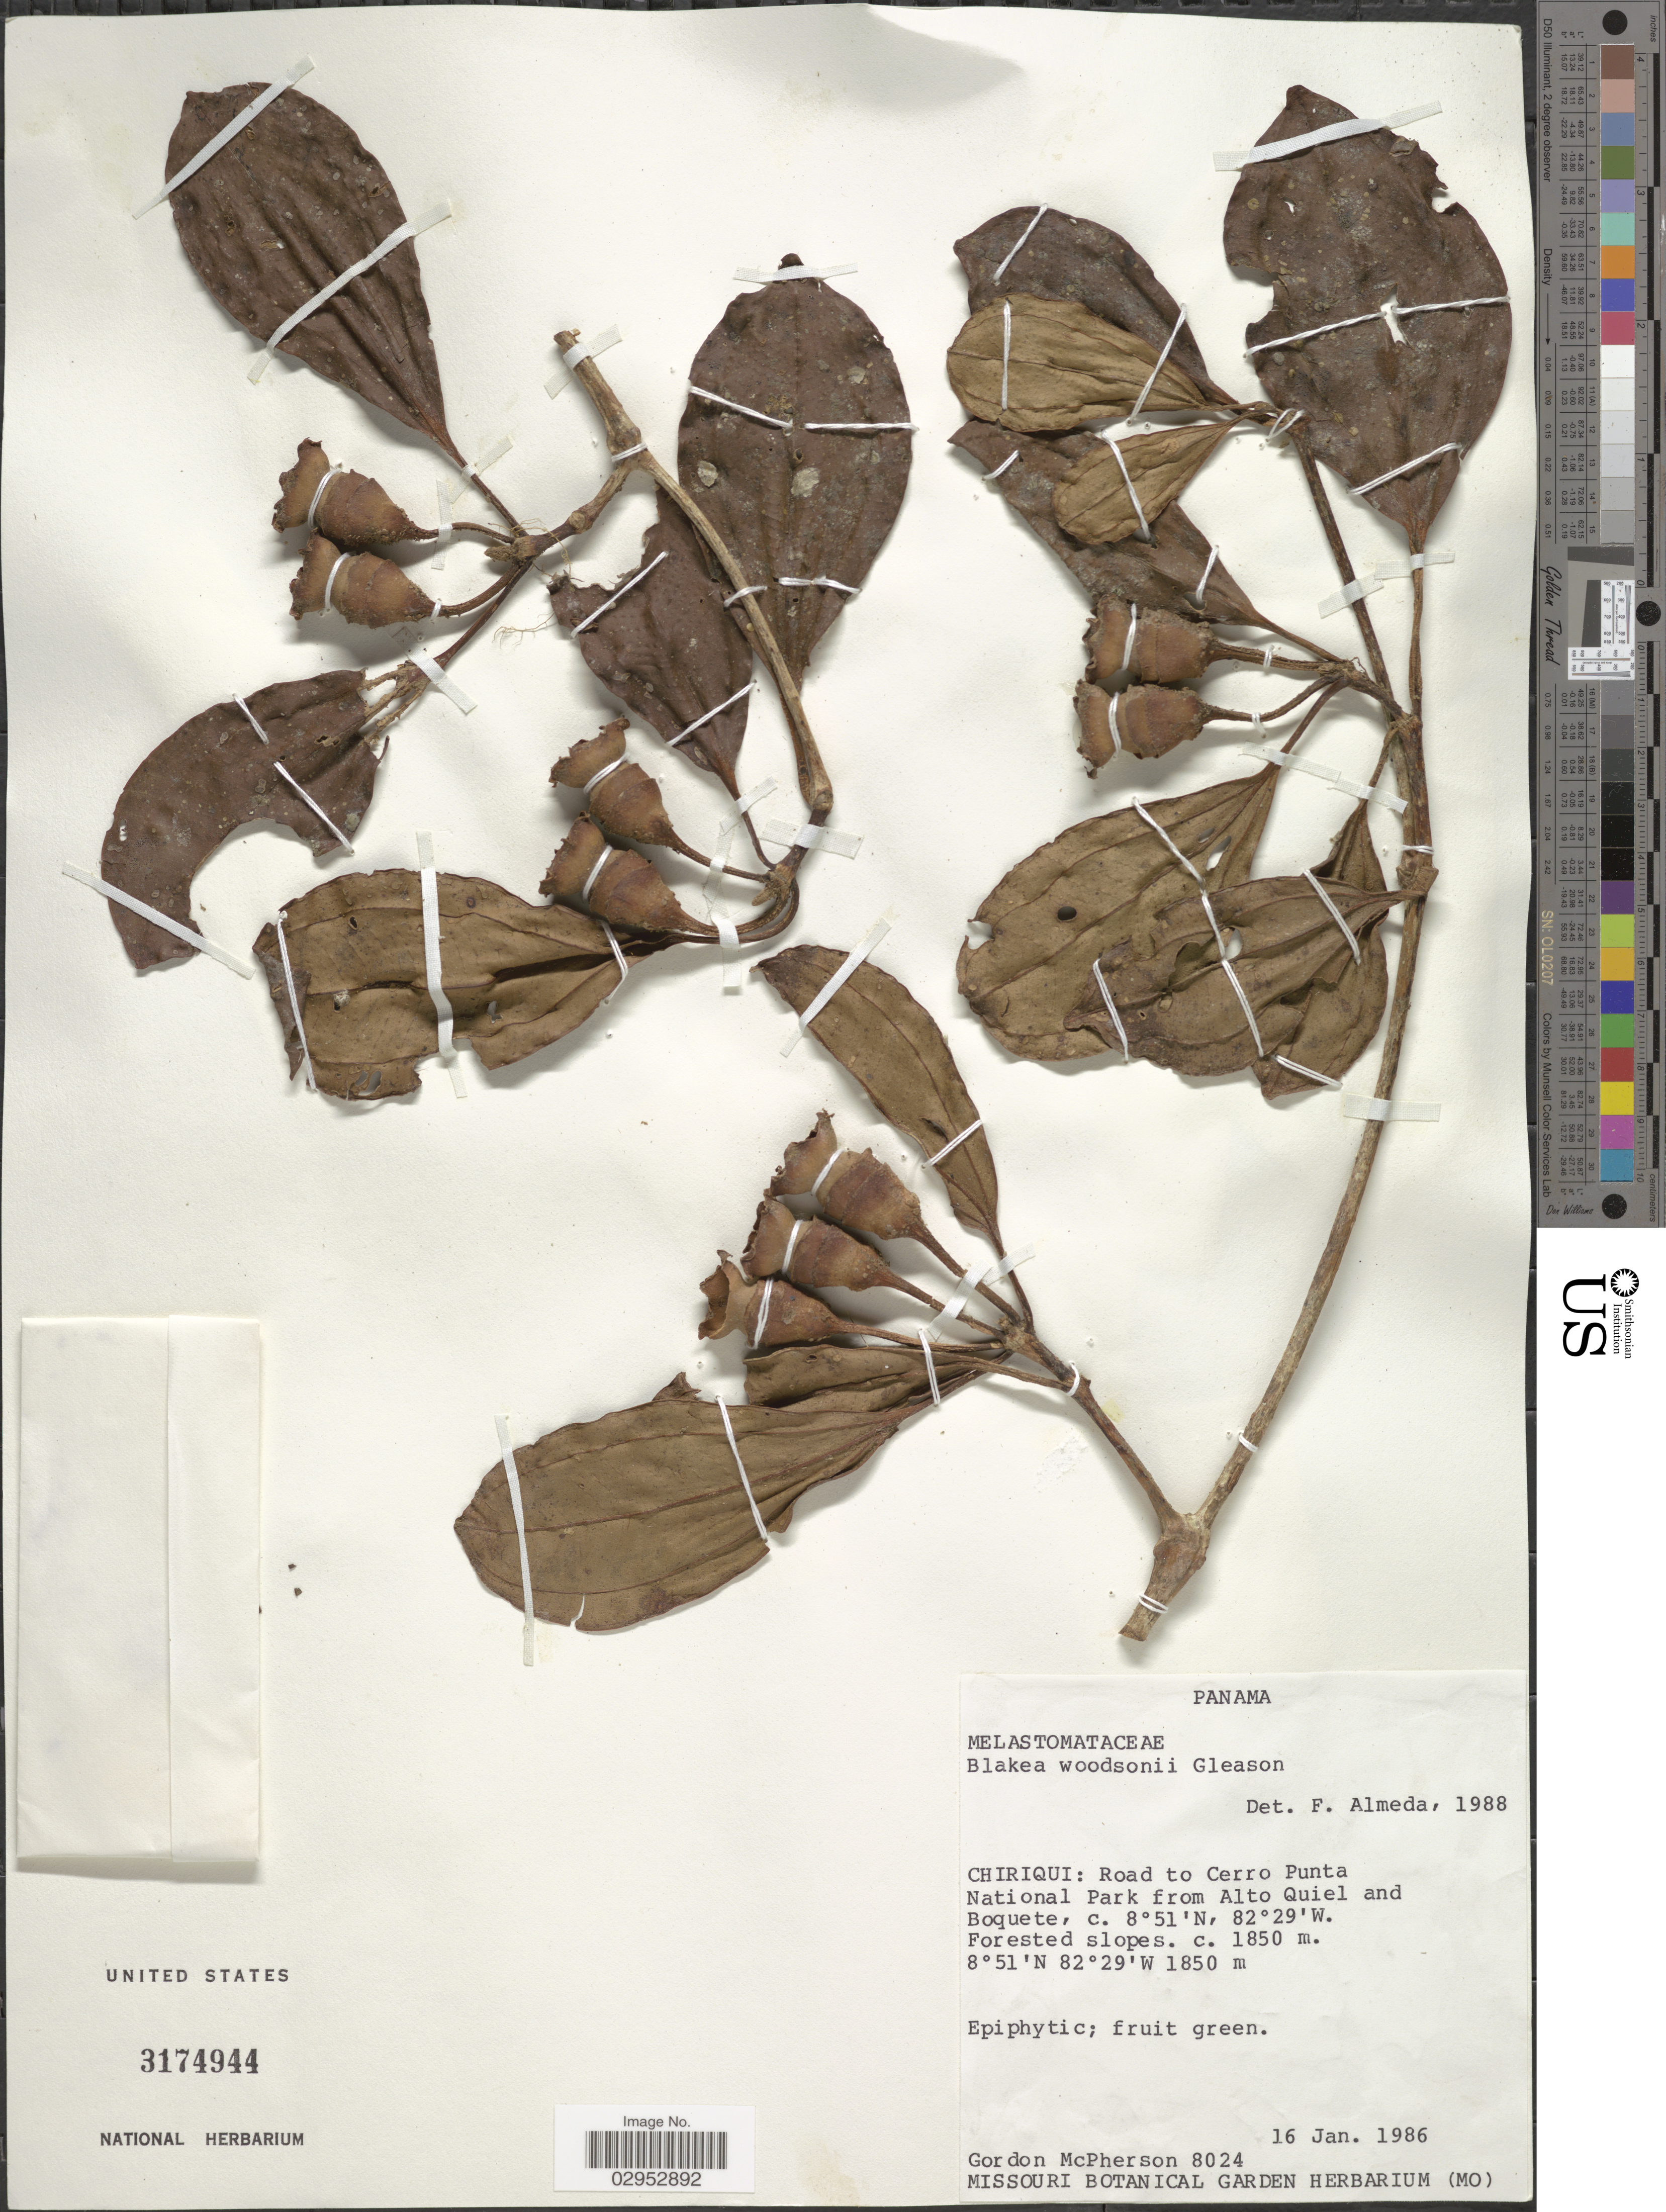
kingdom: Plantae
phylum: Tracheophyta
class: Magnoliopsida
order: Myrtales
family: Melastomataceae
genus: Blakea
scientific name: Blakea woodsonii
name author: Gleason in Woodson & Seibert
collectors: G. D. McPherson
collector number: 8024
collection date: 1986-01-16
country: Panama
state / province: Chiriqui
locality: Road to Cerro Punta National Park from Alto Quiel and Boquete.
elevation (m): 1850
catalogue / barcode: US 3174944